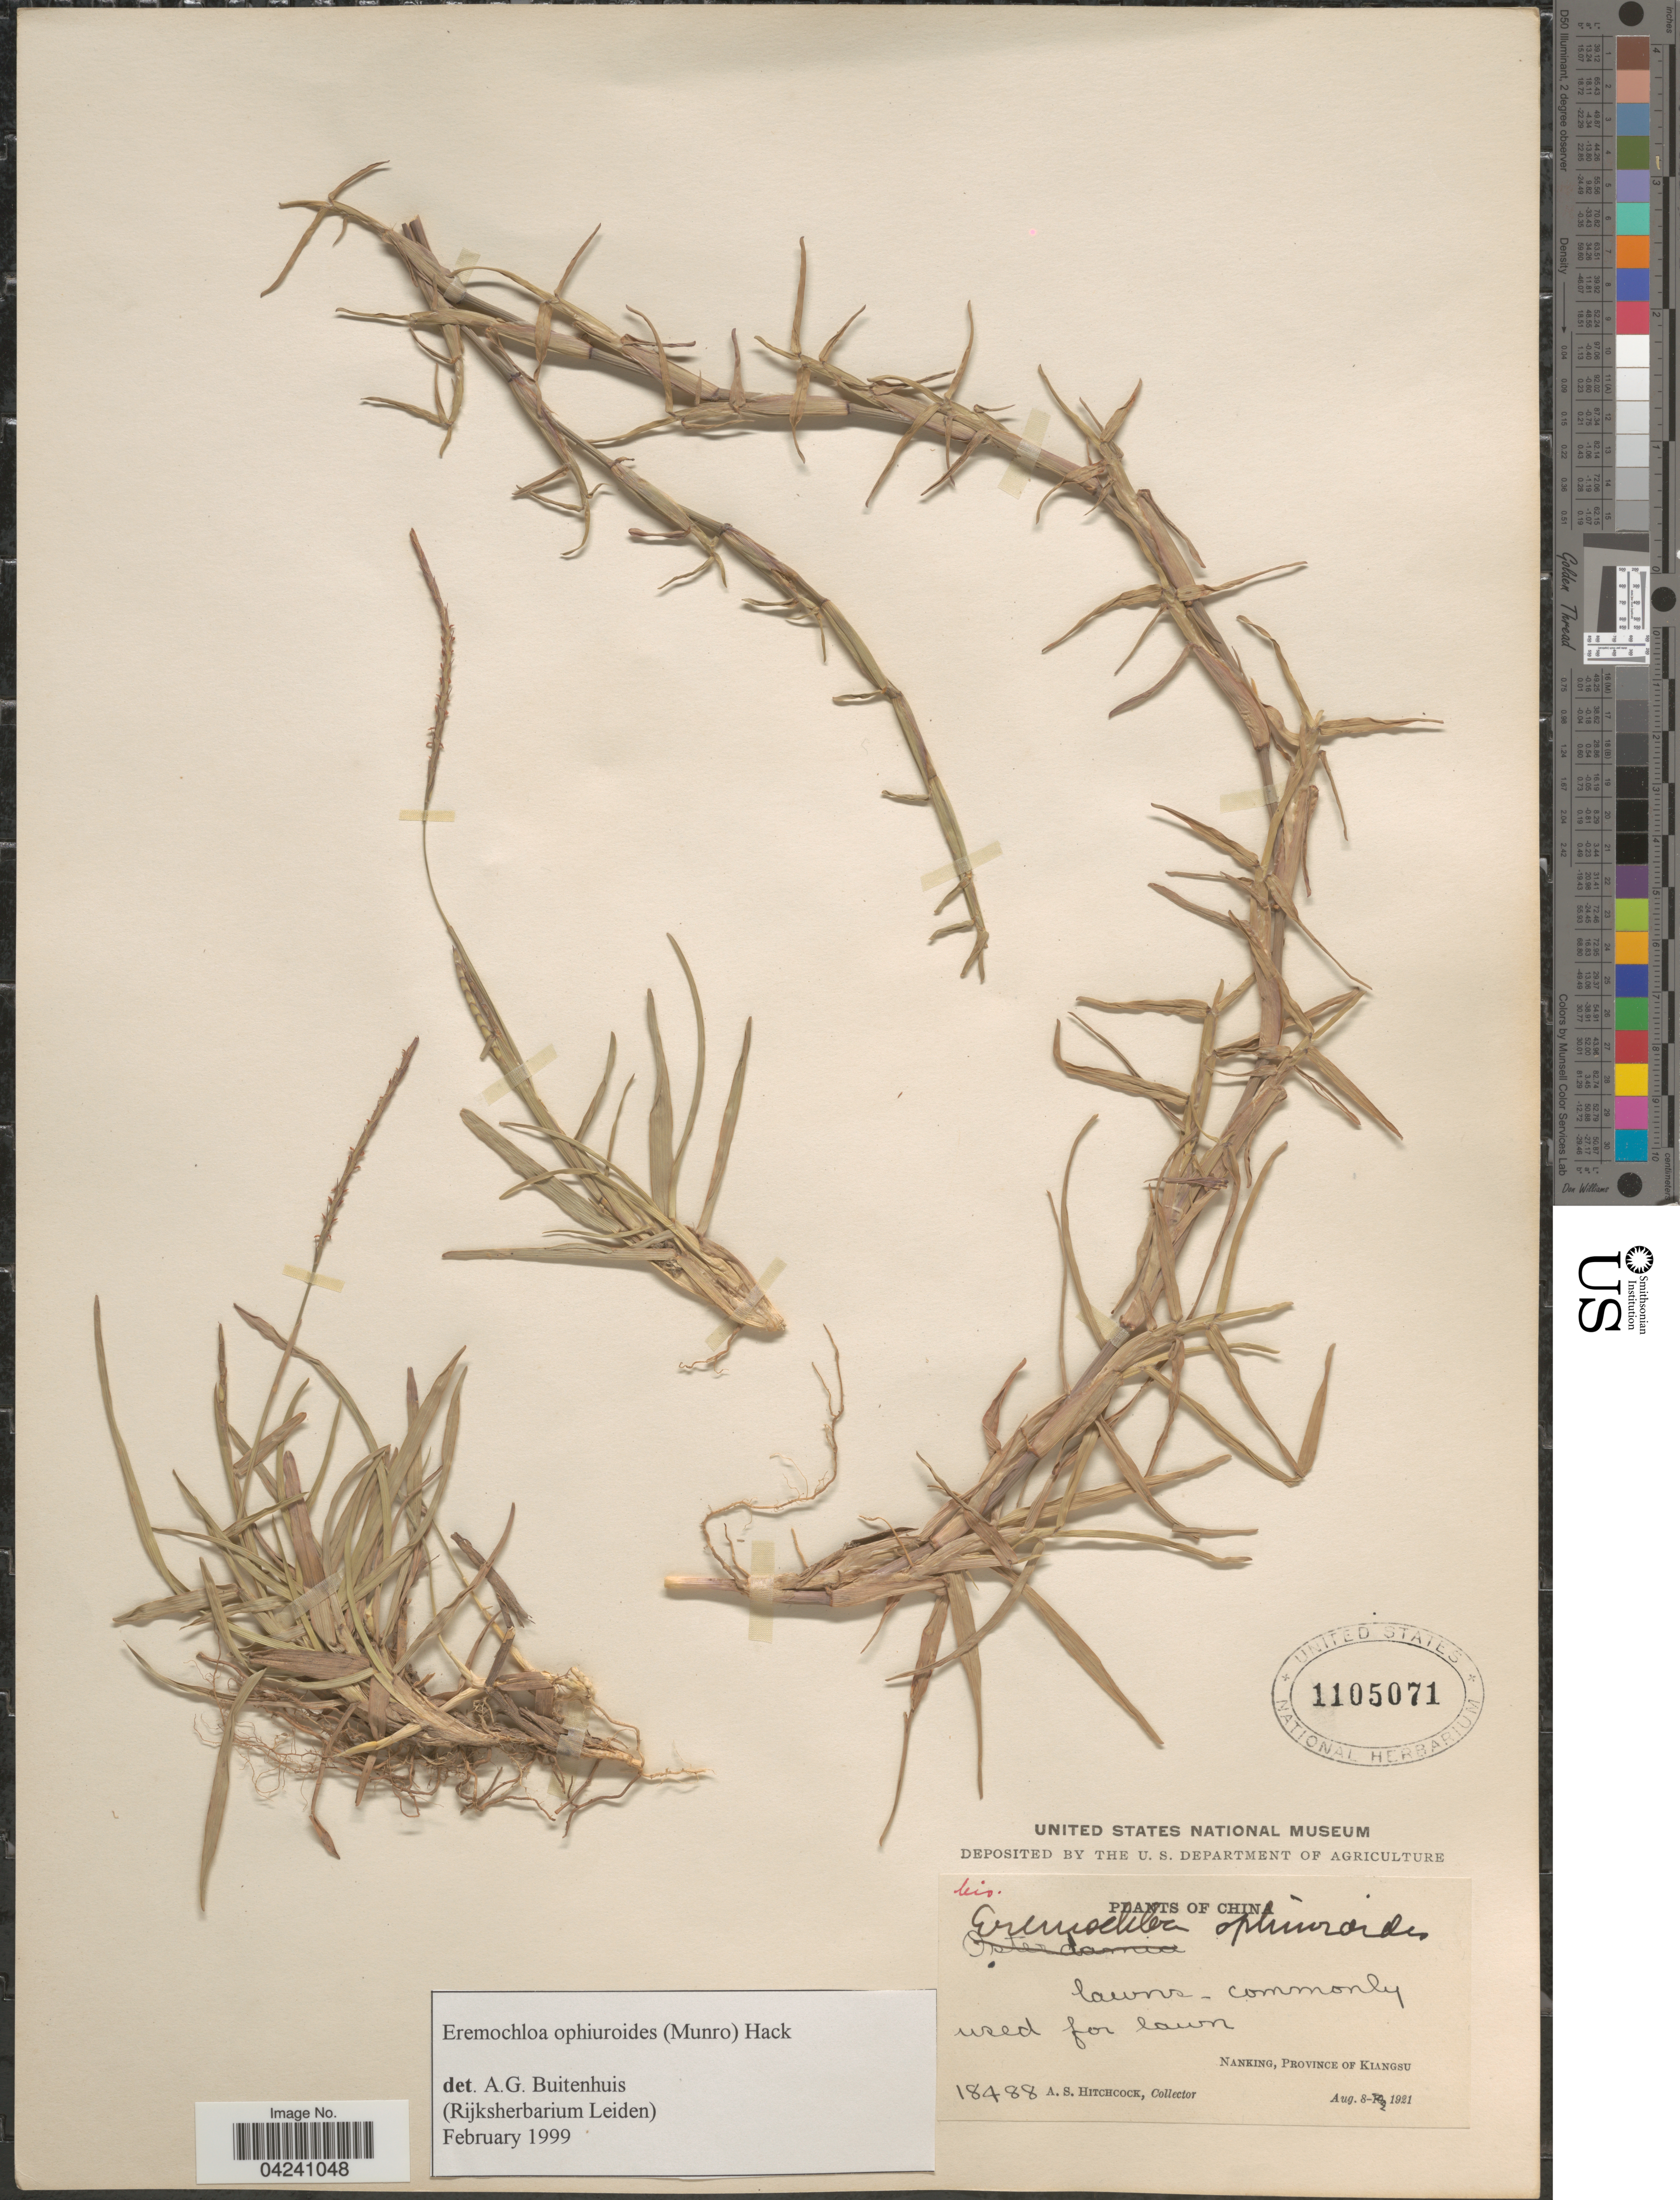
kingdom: Plantae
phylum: Tracheophyta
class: Liliopsida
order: Poales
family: Poaceae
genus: Eremochloa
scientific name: Eremochloa ophiuroides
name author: (Munro) Hack.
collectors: A. S. Hitchcock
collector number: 18488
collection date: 1921-08-08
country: China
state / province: Jiangsu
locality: Nanking, Province of Kiangsu.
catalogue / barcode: US 1105071